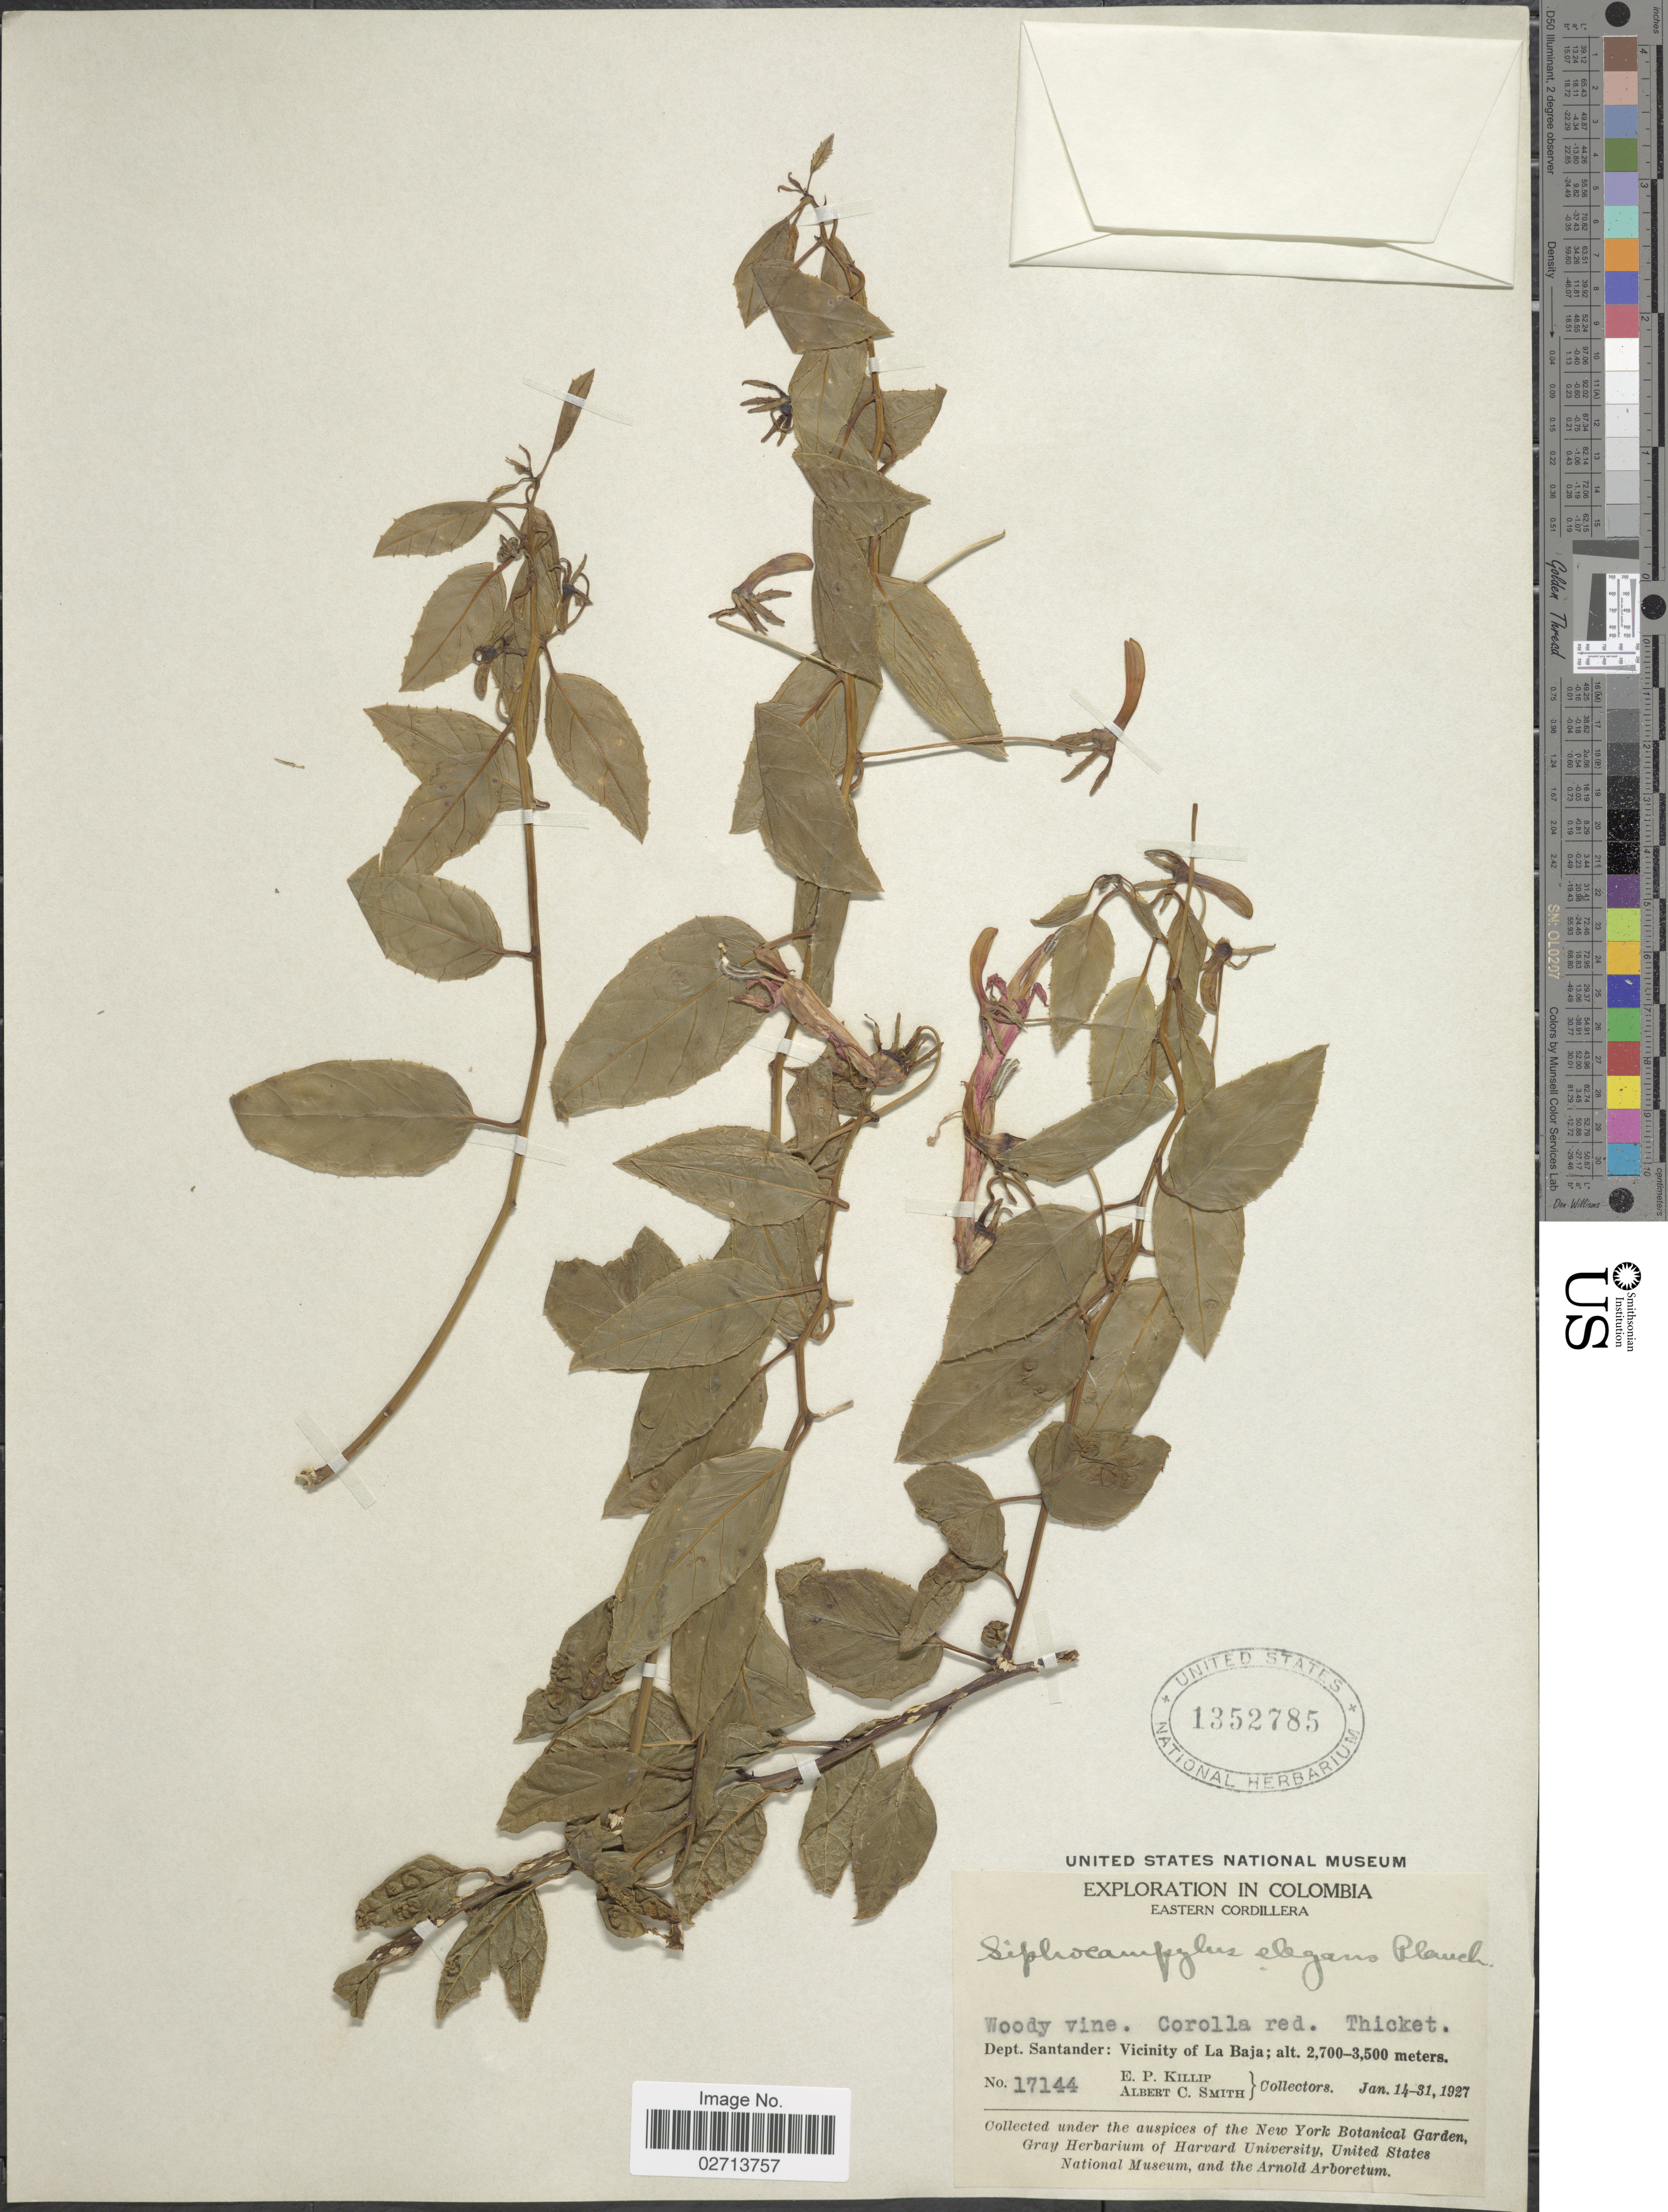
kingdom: Plantae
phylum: Tracheophyta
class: Magnoliopsida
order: Asterales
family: Campanulaceae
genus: Siphocampylus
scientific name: Siphocampylus elegans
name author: Planch.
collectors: E. P. Killip & A. C. Smith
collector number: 17144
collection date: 1927-01-14/1927-01-31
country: Colombia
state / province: Santander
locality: Eastern Cordillera, Thicket, Dept. Santander: Vicinity of La Baja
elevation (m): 2700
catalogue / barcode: US 1352785